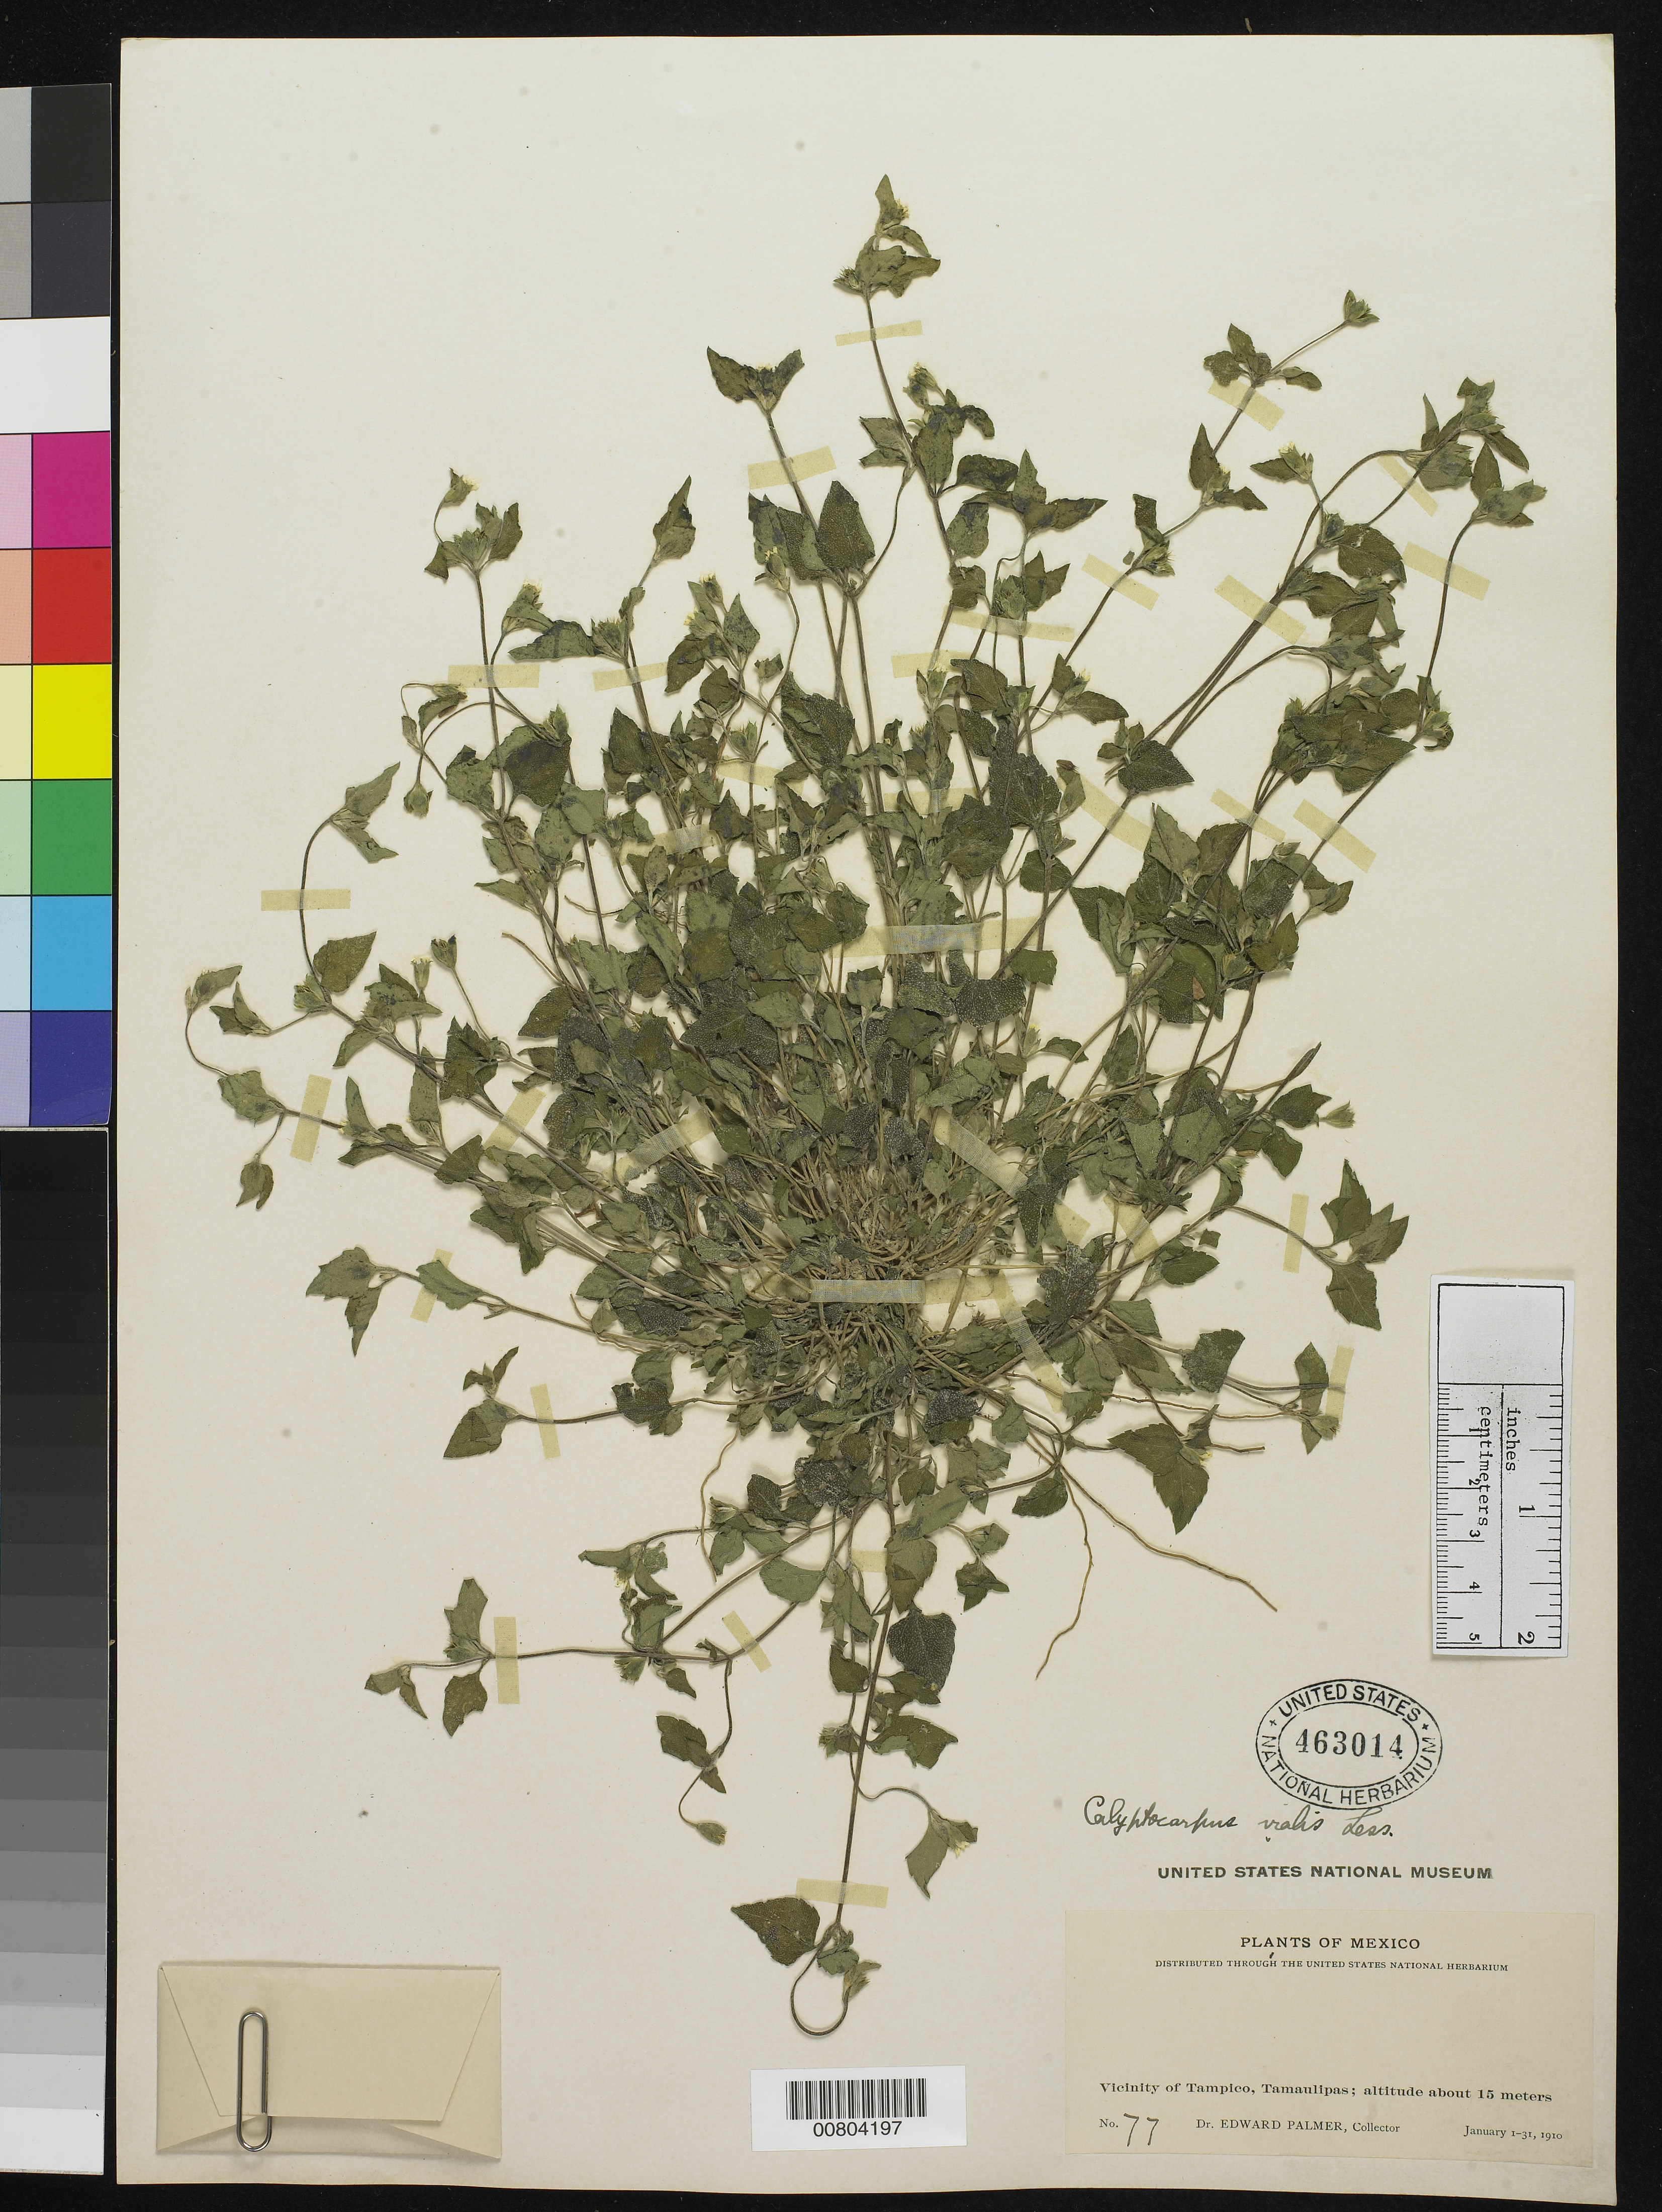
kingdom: Plantae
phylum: Tracheophyta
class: Magnoliopsida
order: Asterales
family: Asteraceae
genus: Calyptocarpus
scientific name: Calyptocarpus vialis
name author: Less.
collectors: E. Palmer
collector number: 77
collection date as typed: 01 Jan 1910 to 31 Jan 1910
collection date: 1910-01-01/1910-01-31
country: Mexico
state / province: Tamaulipas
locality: Vicinity of Tampico, Tamaulipas.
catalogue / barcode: US 463014